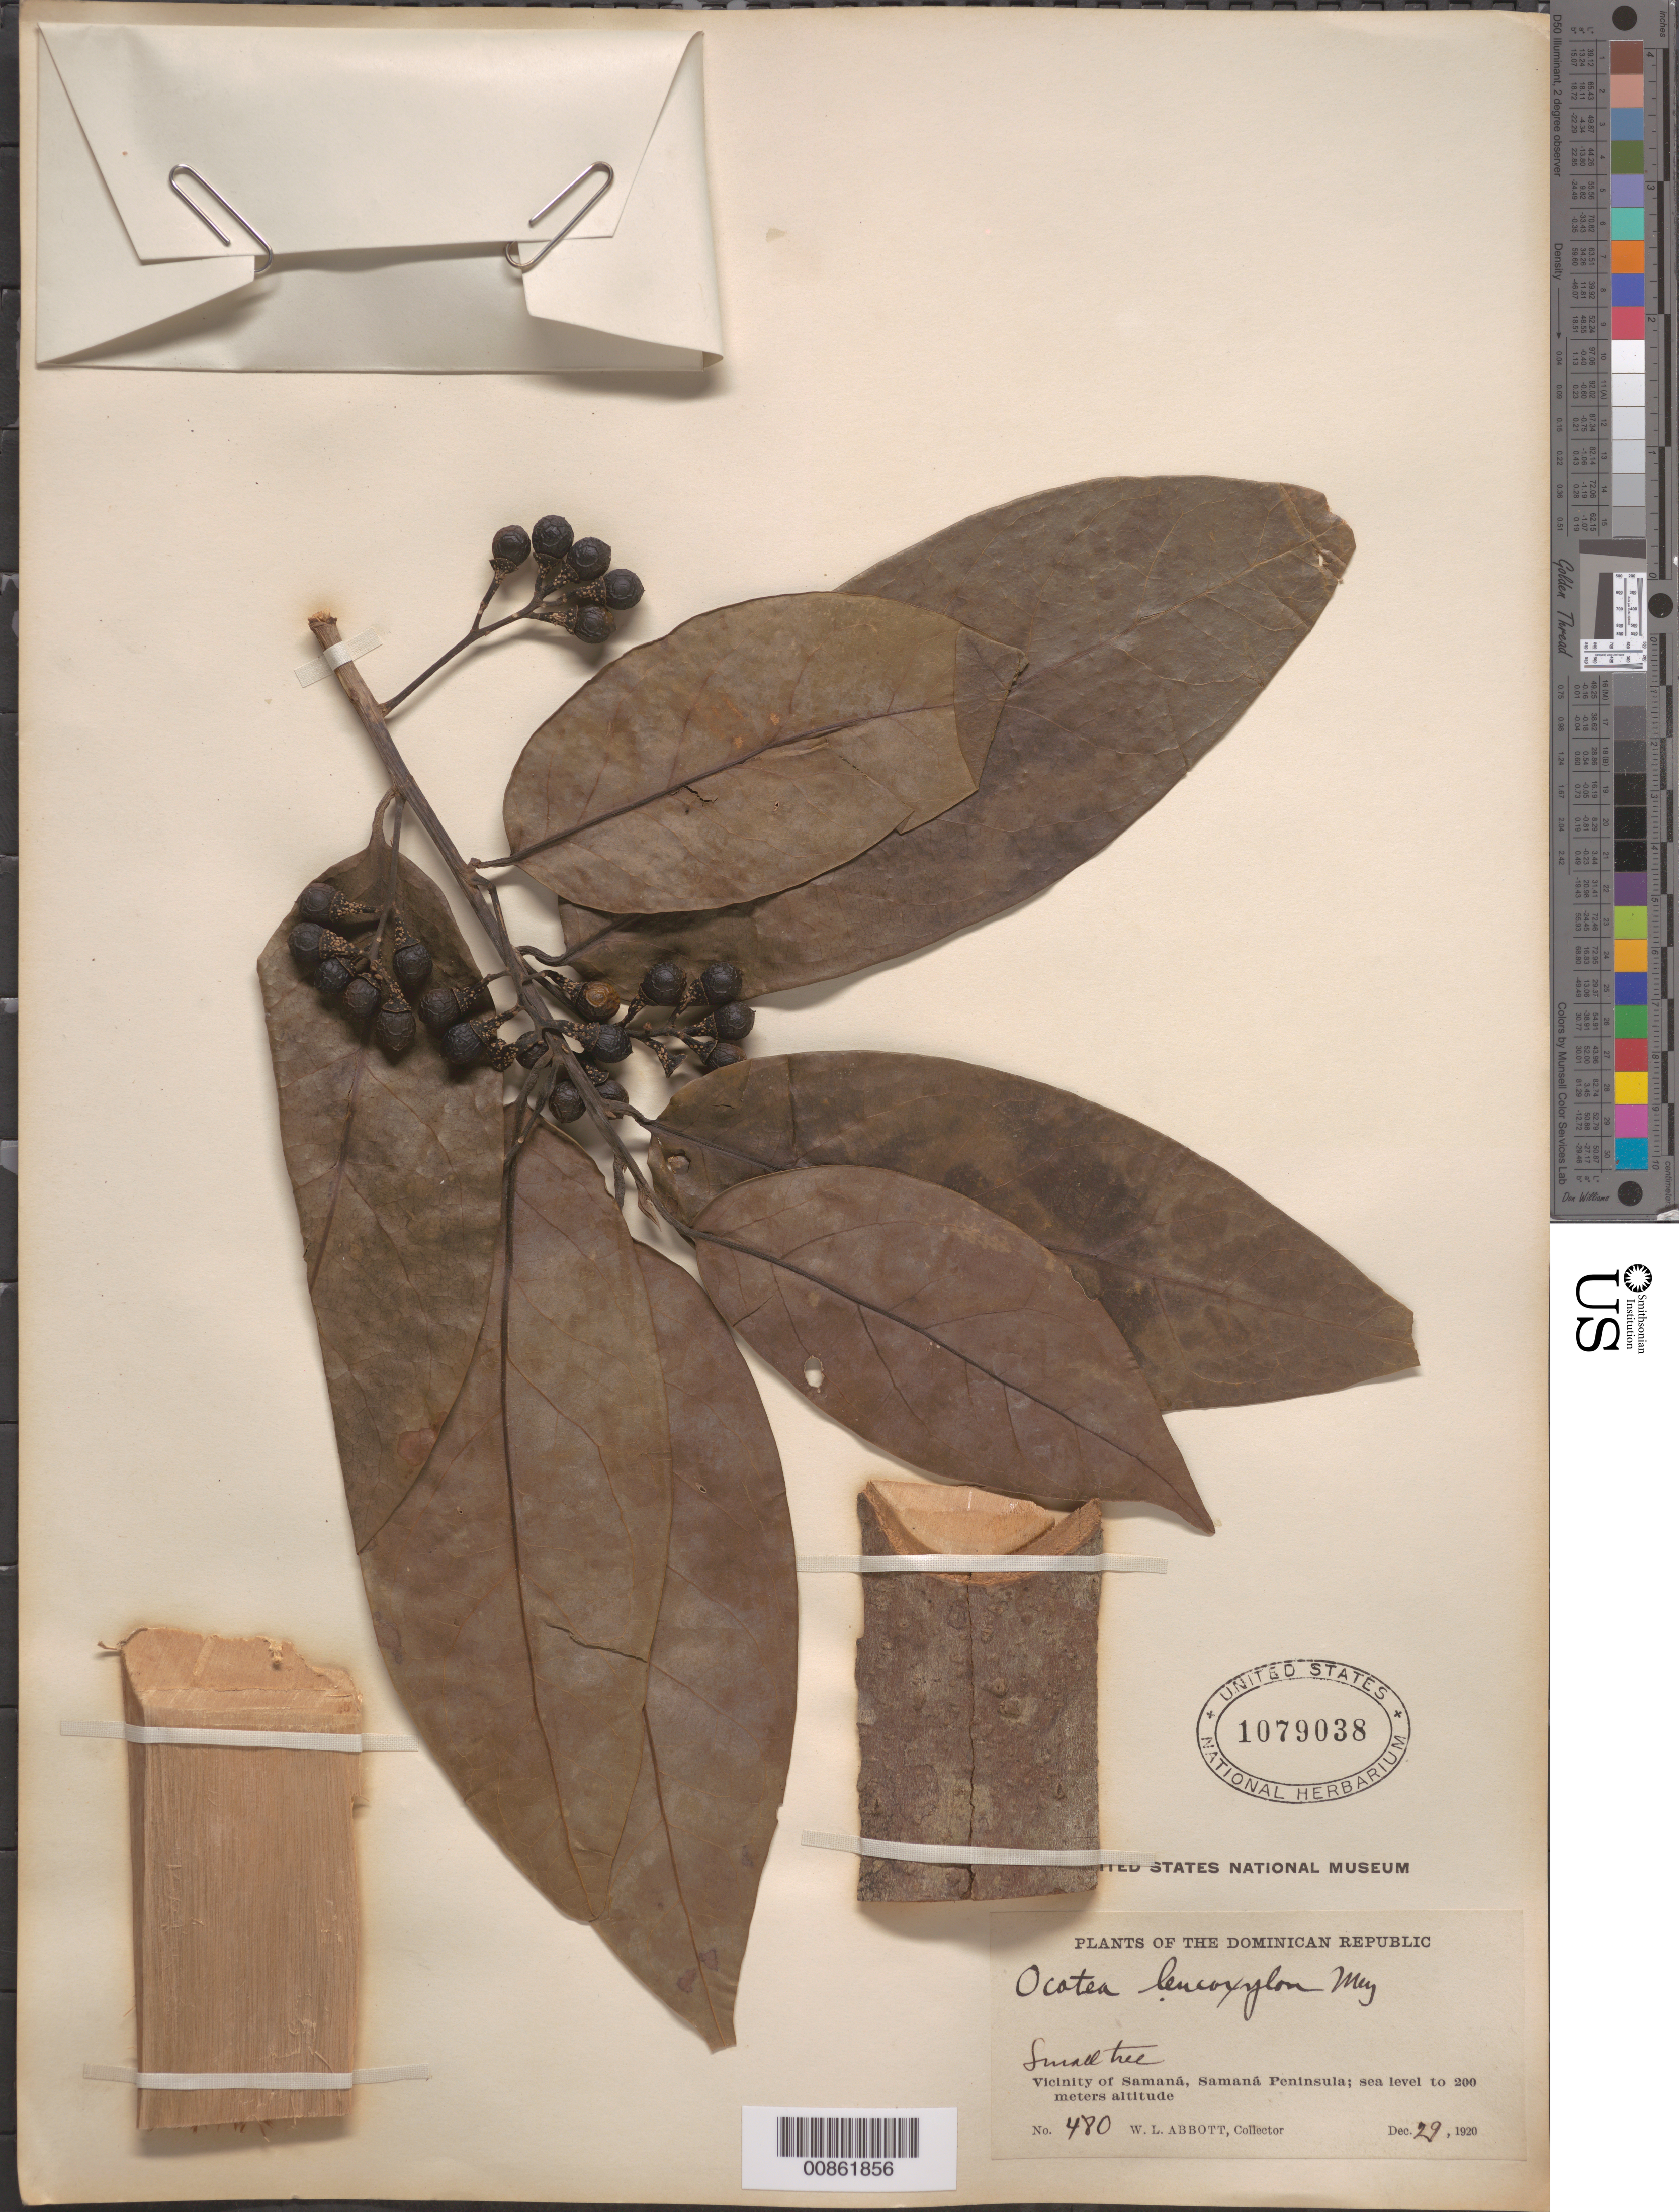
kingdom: Plantae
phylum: Tracheophyta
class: Magnoliopsida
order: Laurales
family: Lauraceae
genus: Ocotea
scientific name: Ocotea leucoxylon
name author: (Sw.) Laness.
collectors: W. L. Abbott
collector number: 480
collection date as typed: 29 Dec 1920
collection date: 1920-12-29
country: Dominican Republic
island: Hispaniola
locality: Vicinity of Samaná, Samaná Peninsula.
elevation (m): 0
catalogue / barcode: US 1079038